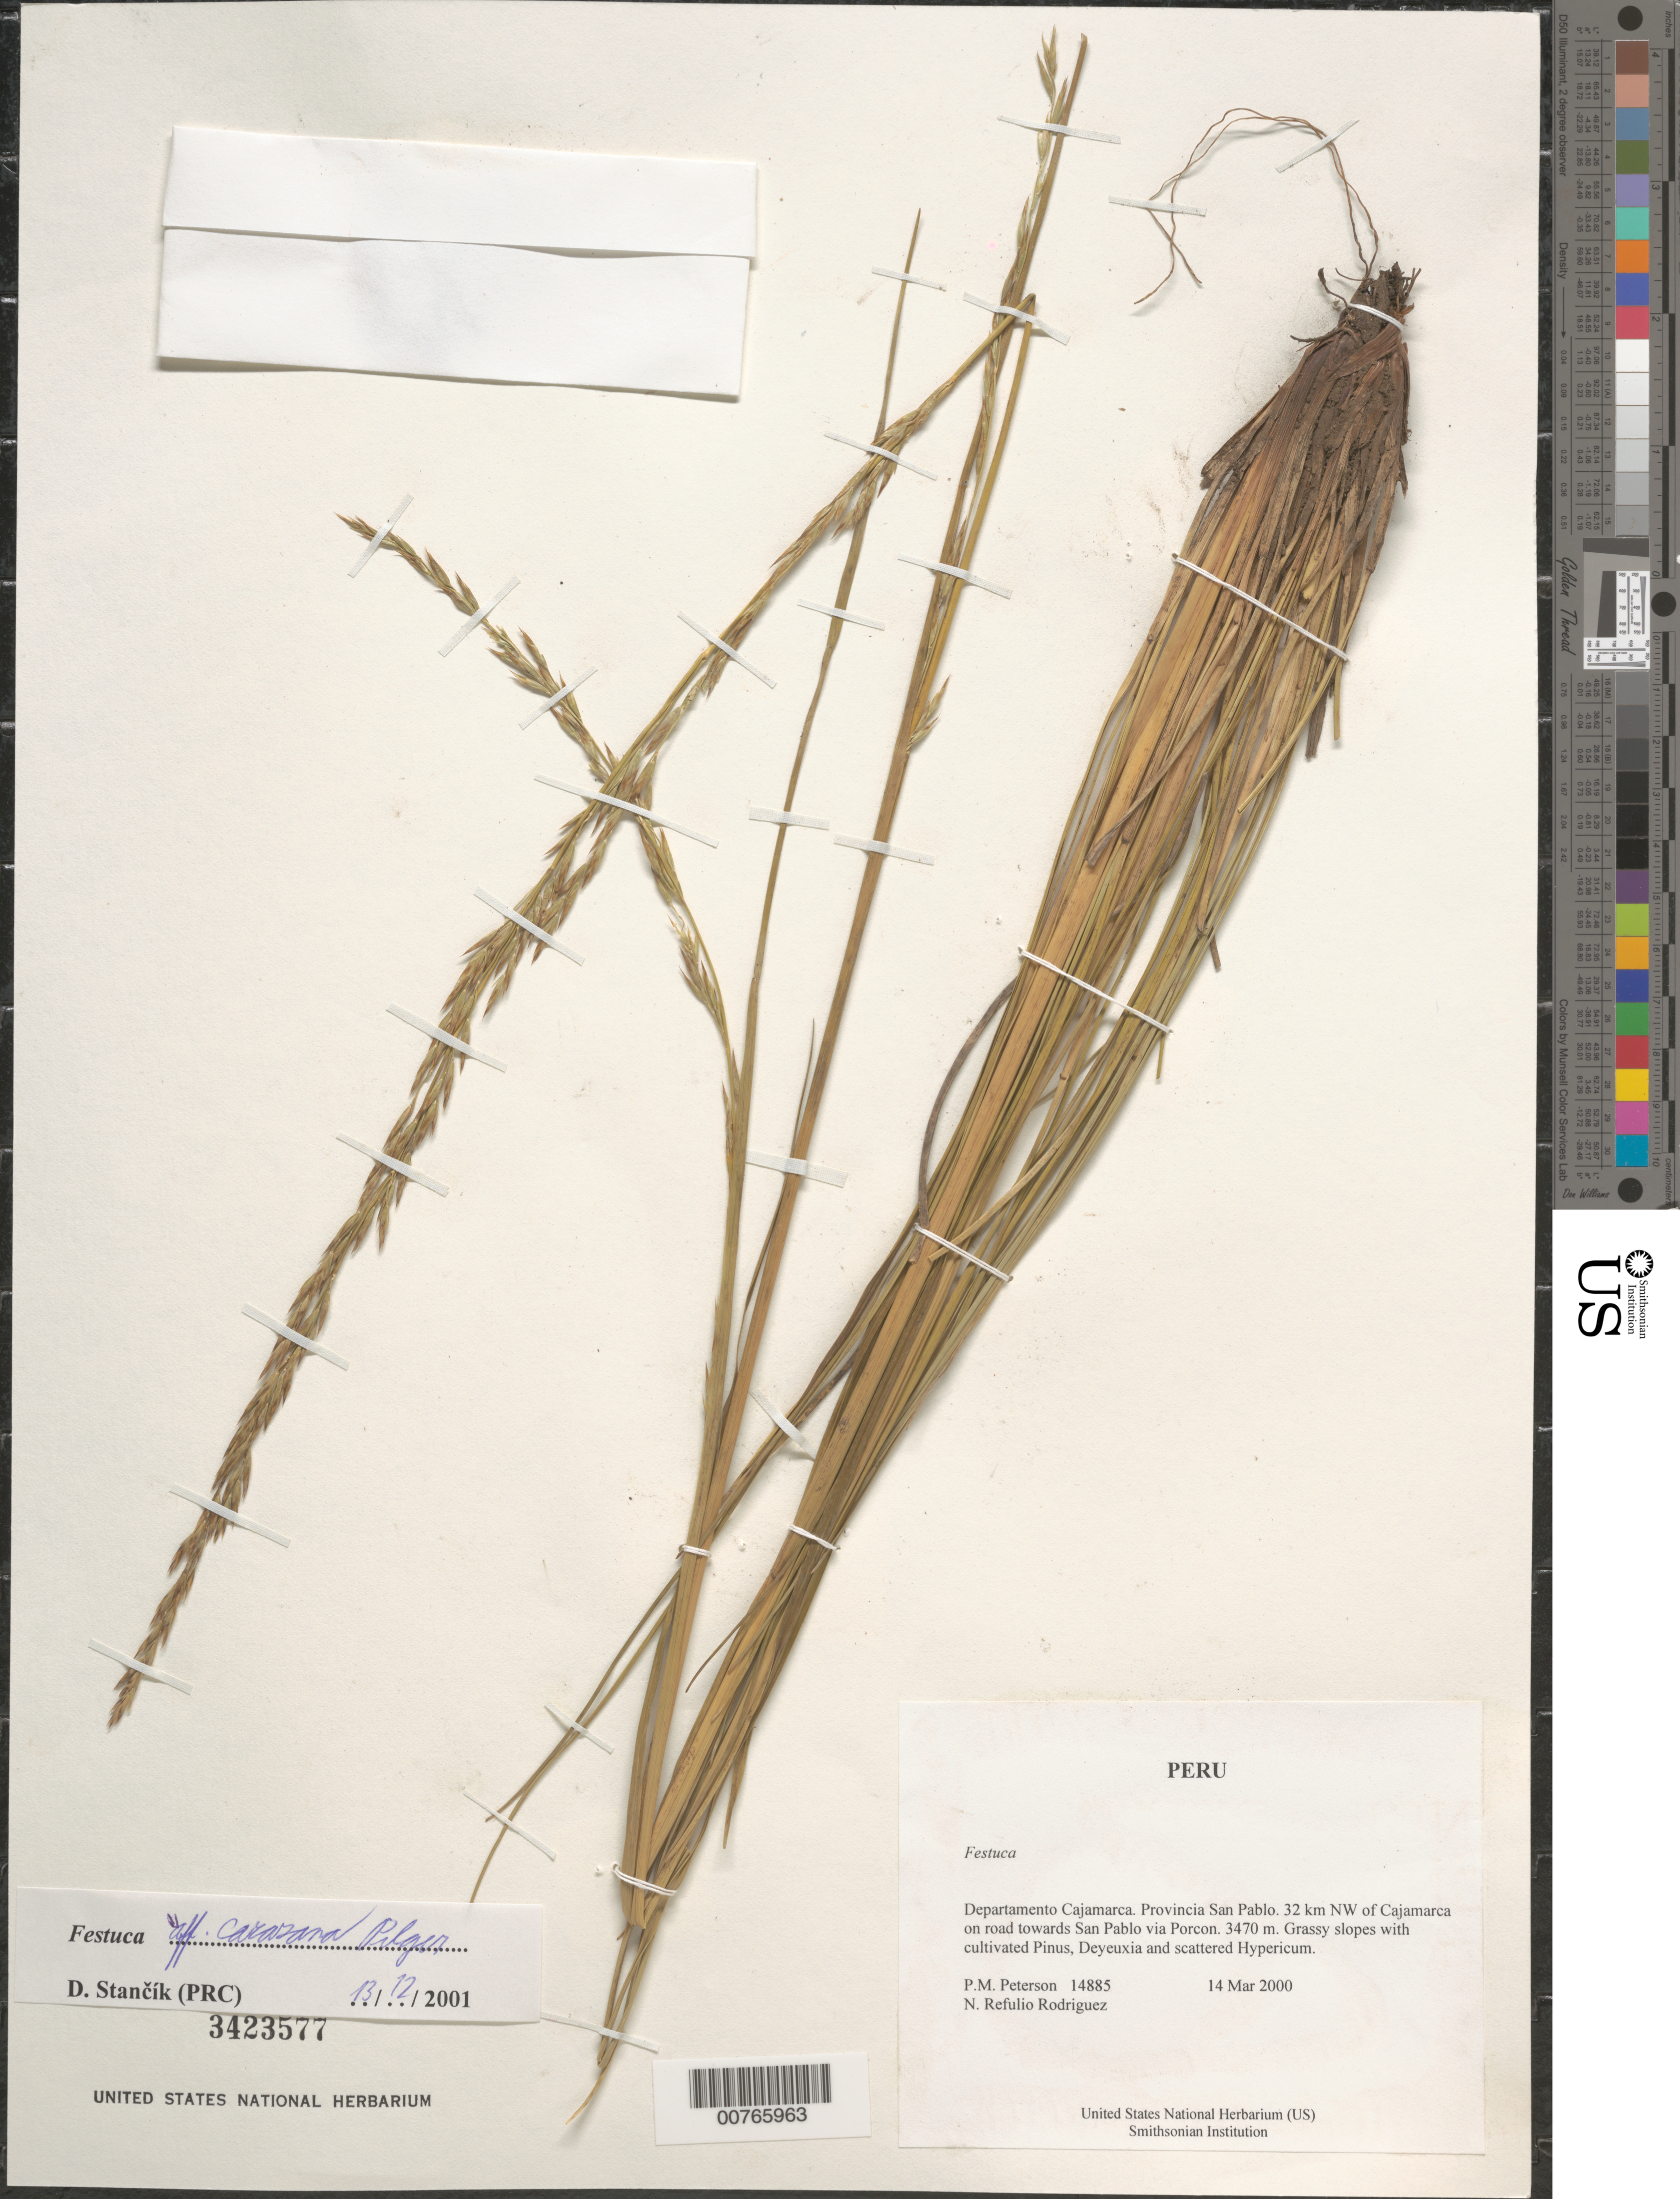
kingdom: Plantae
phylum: Tracheophyta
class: Liliopsida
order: Poales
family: Poaceae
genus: Festuca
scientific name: Festuca carazana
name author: Pilg.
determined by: Stancik, D.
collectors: P. M. Peterson & N. Refulio-Rodríguez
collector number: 14885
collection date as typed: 14 Mar 2000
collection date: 2000-03-14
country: Peru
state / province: Cajamarca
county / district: San Pablo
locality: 32 km NW of Cajamarca on road towards San Pablo via Porcon.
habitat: Grassy slopes with cultivated Pinus, Deyeuxia and scattered Hypericum.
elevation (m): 3470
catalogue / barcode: US 3423577